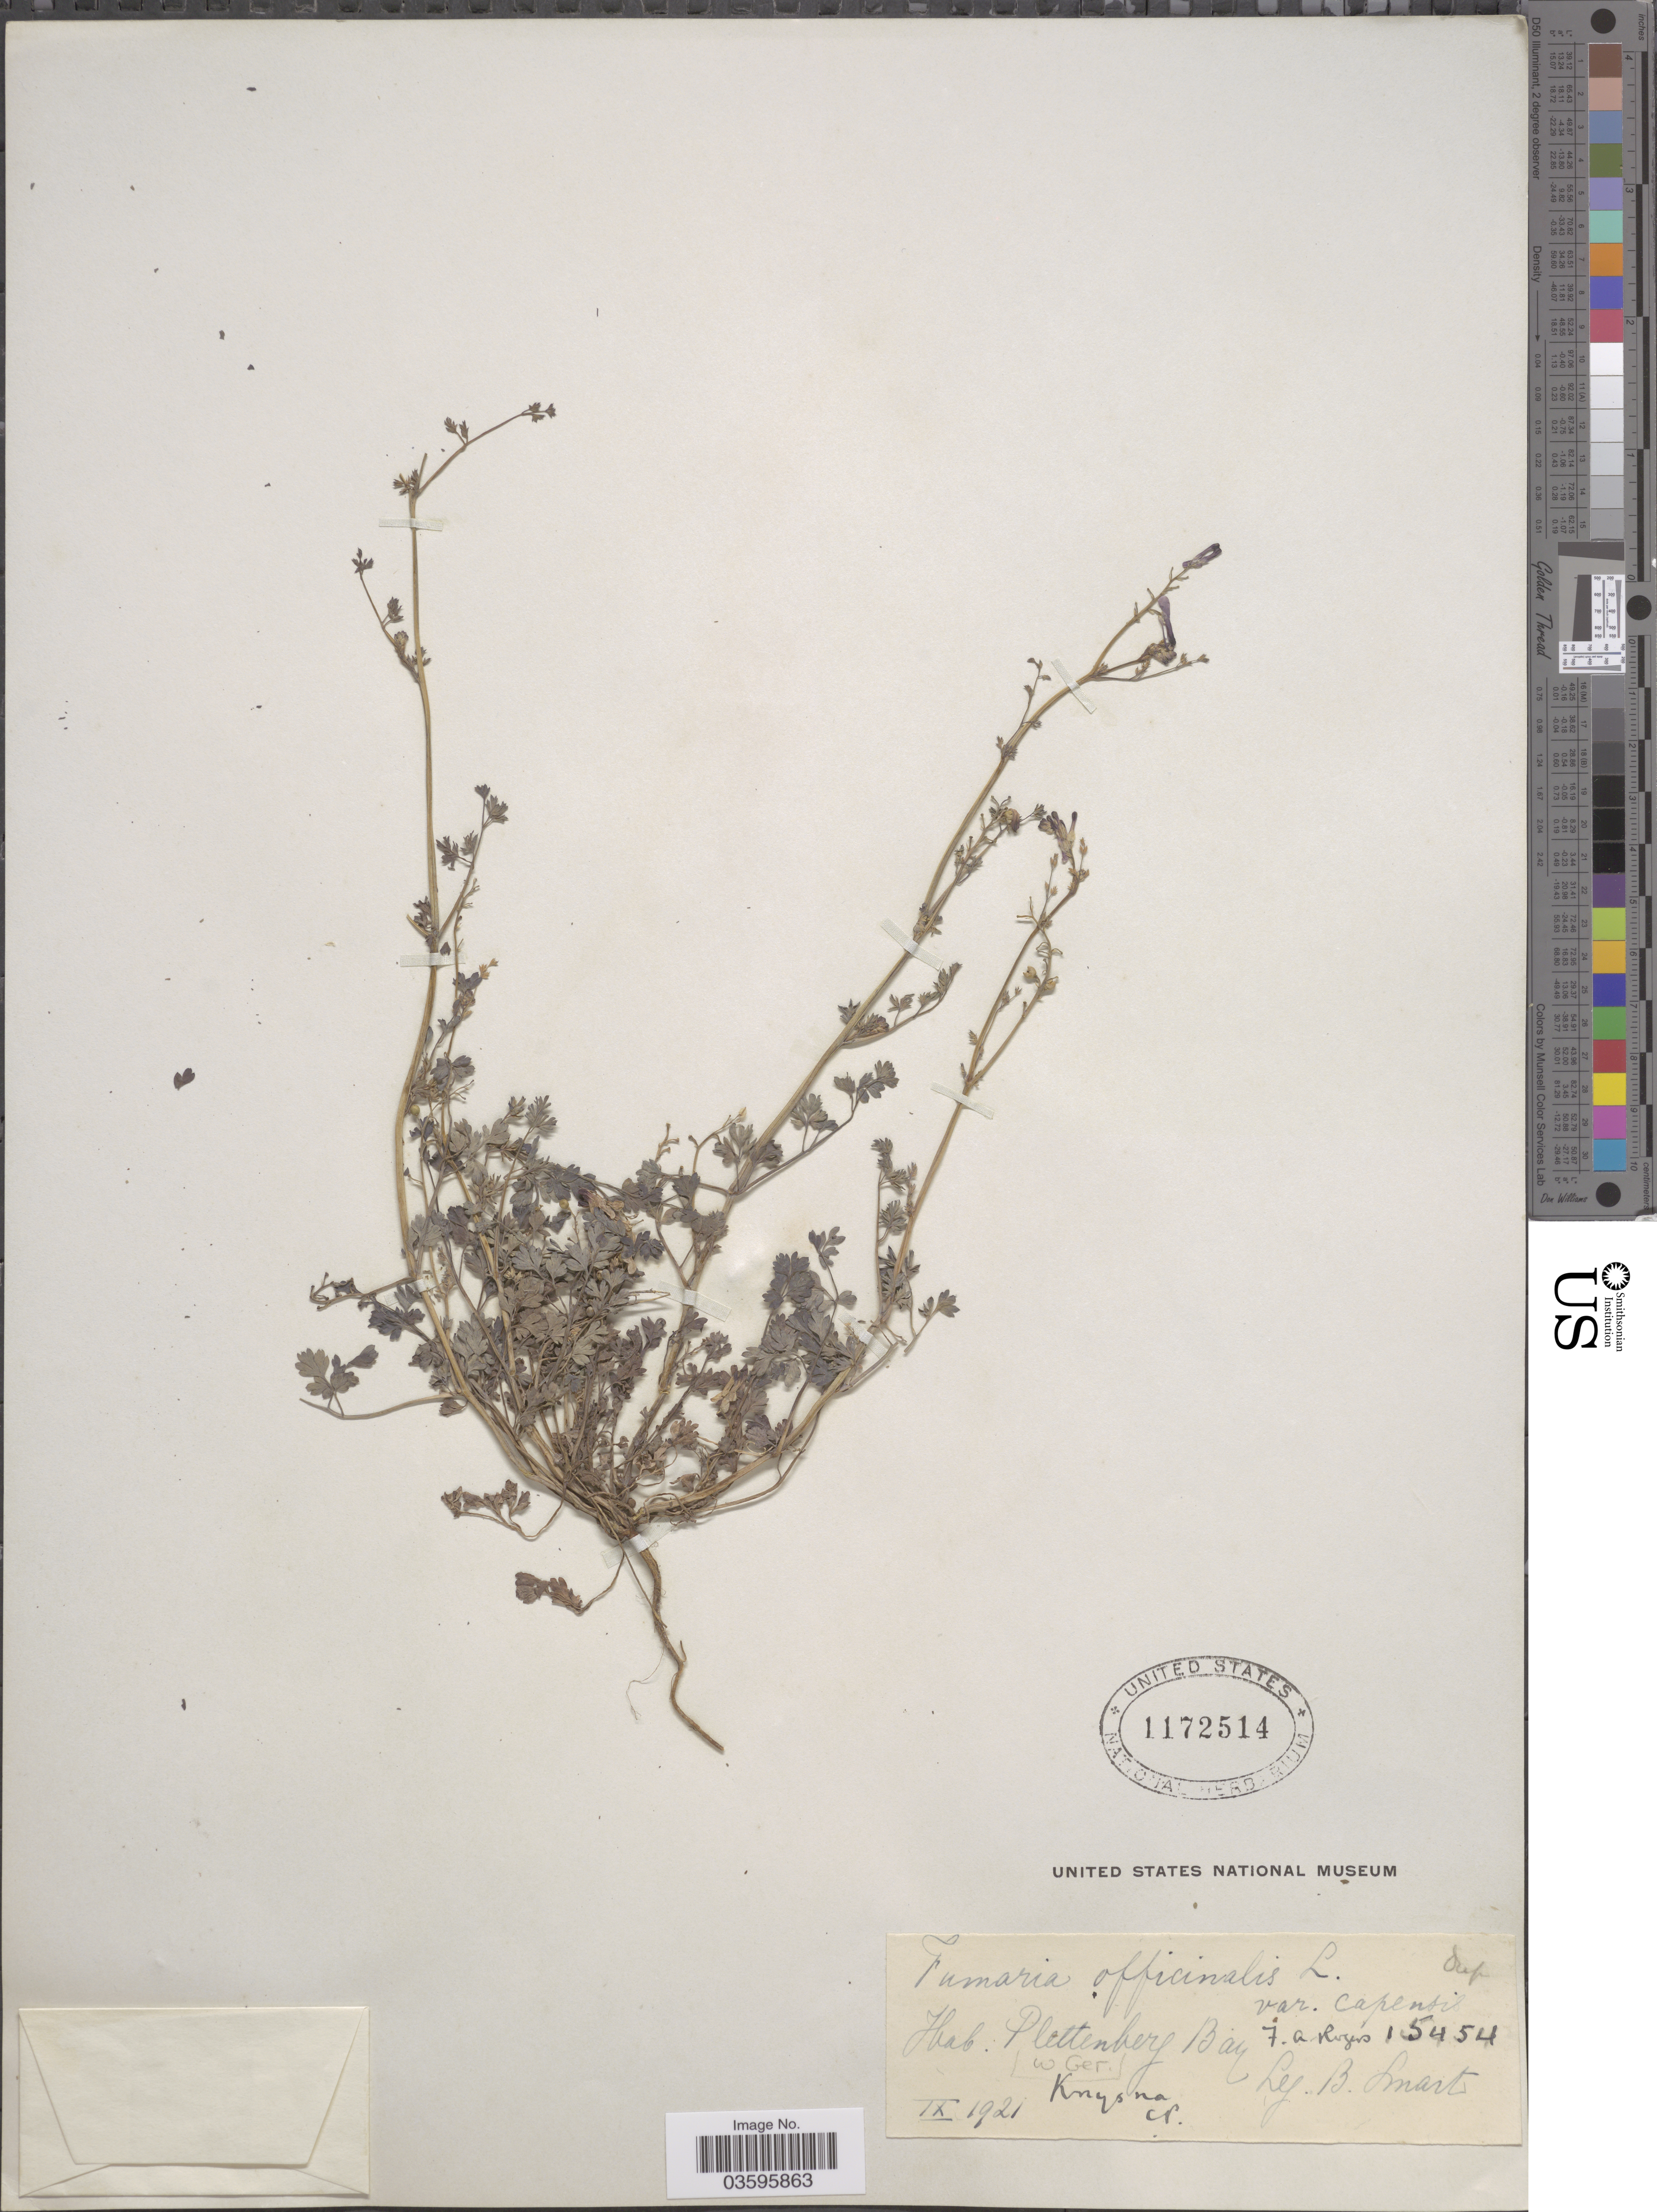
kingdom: Plantae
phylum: Tracheophyta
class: Magnoliopsida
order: Ranunculales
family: Papaveraceae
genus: Fumaria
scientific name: Fumaria officinalis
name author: L.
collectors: B. Smart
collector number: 15454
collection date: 1921-09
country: Germany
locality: Plettenberg Bay. W. Ger.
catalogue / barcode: US 1172514